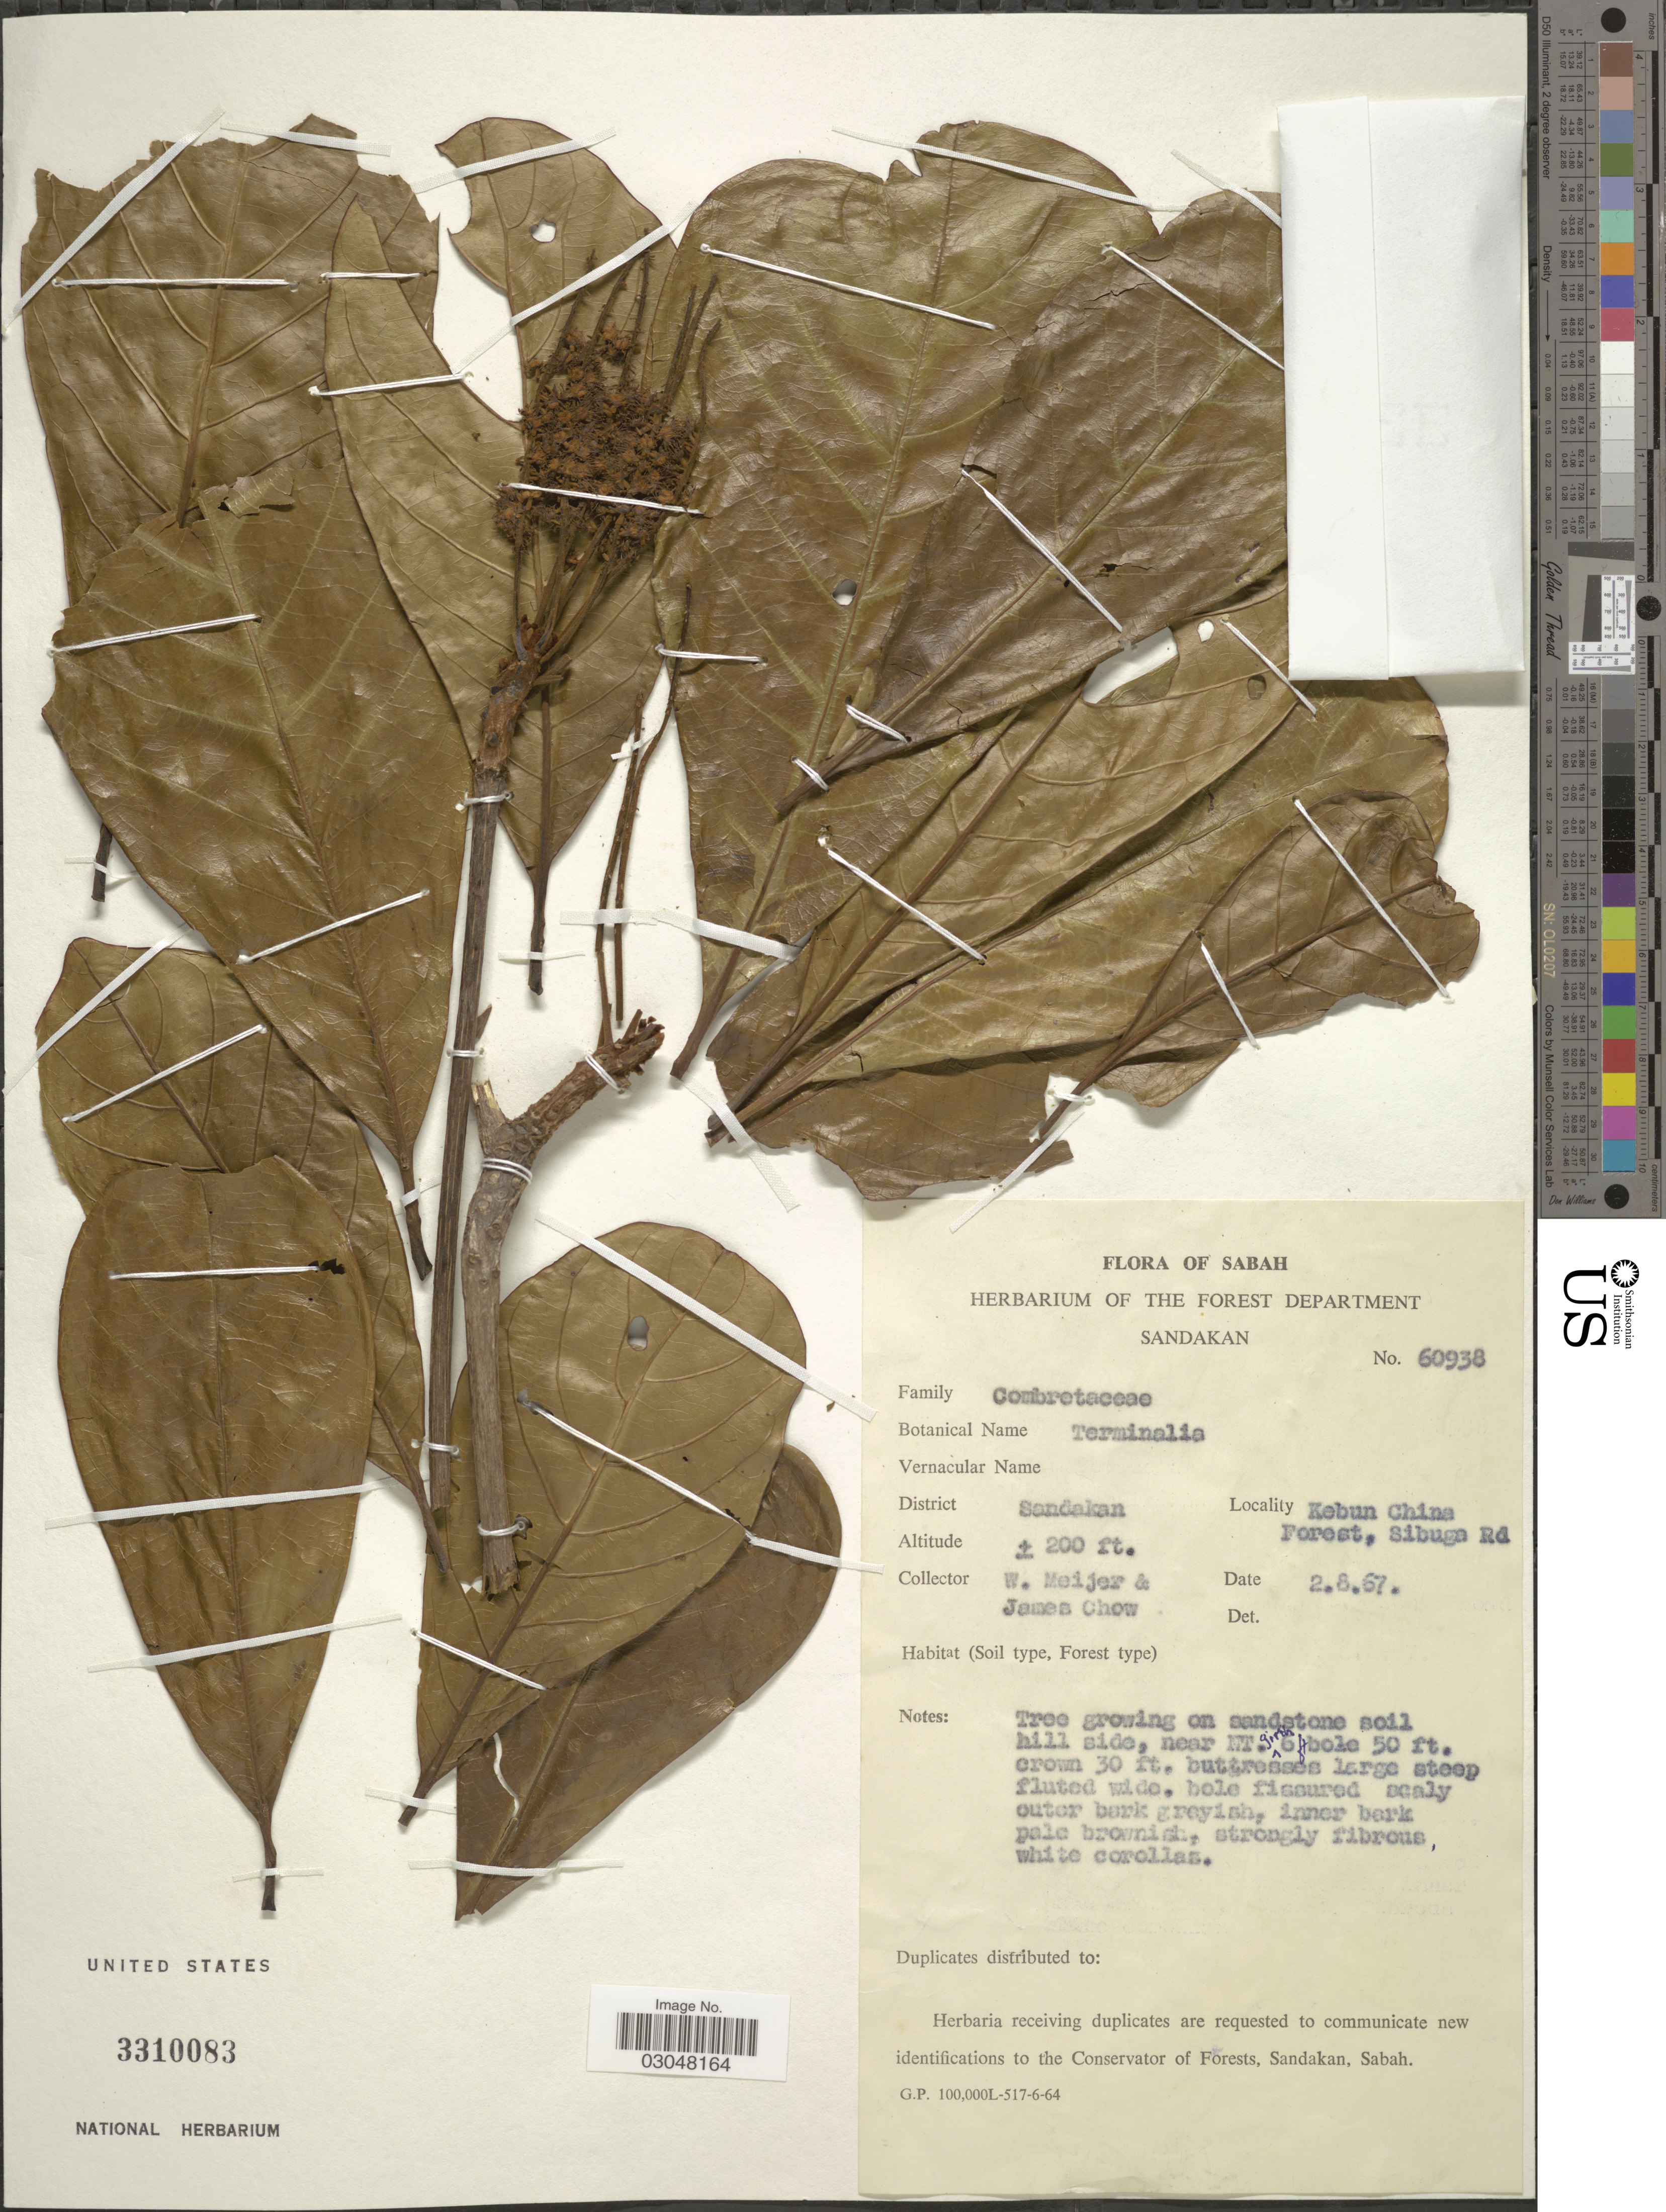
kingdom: Plantae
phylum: Tracheophyta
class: Magnoliopsida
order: Myrtales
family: Combretaceae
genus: Terminalia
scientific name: Terminalia sp.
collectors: W. Meijer & J. Chow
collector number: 60938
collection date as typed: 2/8/67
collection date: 1967-08-02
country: Malaysia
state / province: Sabah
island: Borneo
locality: District Sandakan. Kebun China Forest, Sibuga Rd.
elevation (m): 61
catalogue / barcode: US 3310083